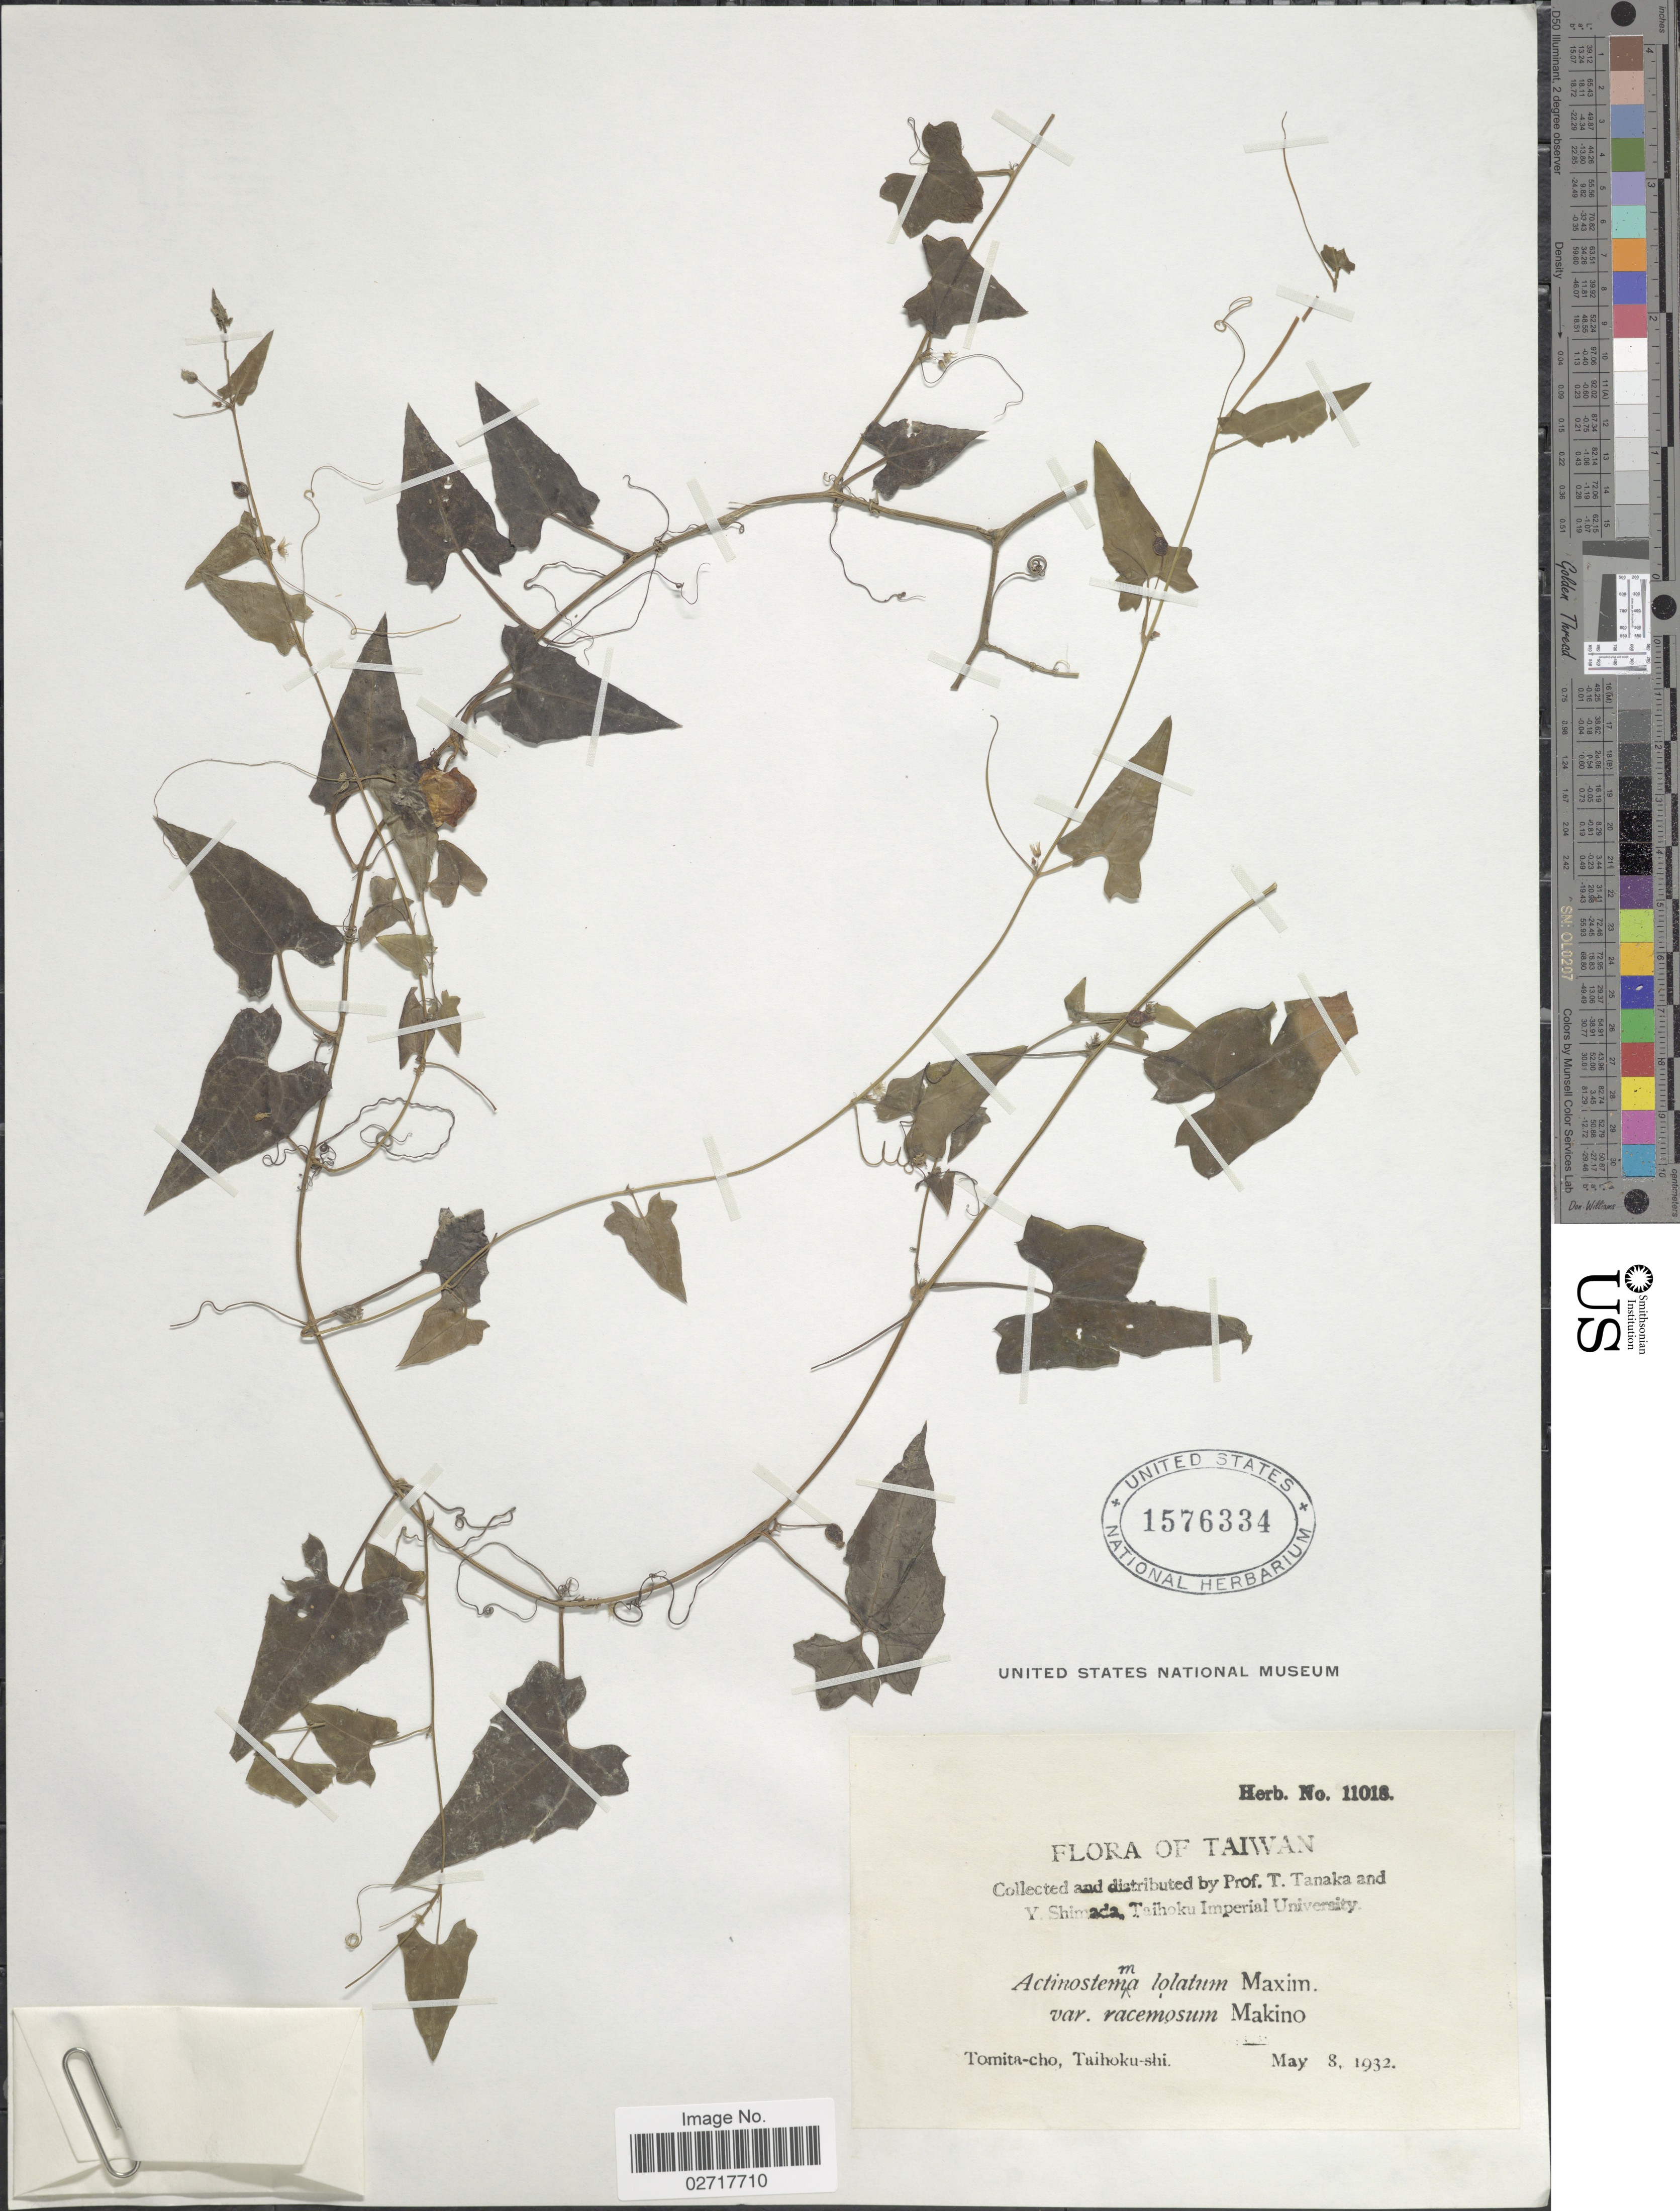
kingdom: Plantae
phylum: Tracheophyta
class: Magnoliopsida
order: Cucurbitales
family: Cucurbitaceae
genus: Actinostemma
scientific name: Actinostemma tenerum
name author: Griff.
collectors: T. Tanaka & Y. Shimada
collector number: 11018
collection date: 1932-05-08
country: Taiwan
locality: Tomita-cho, Taihoku-shi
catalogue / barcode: US 1576334